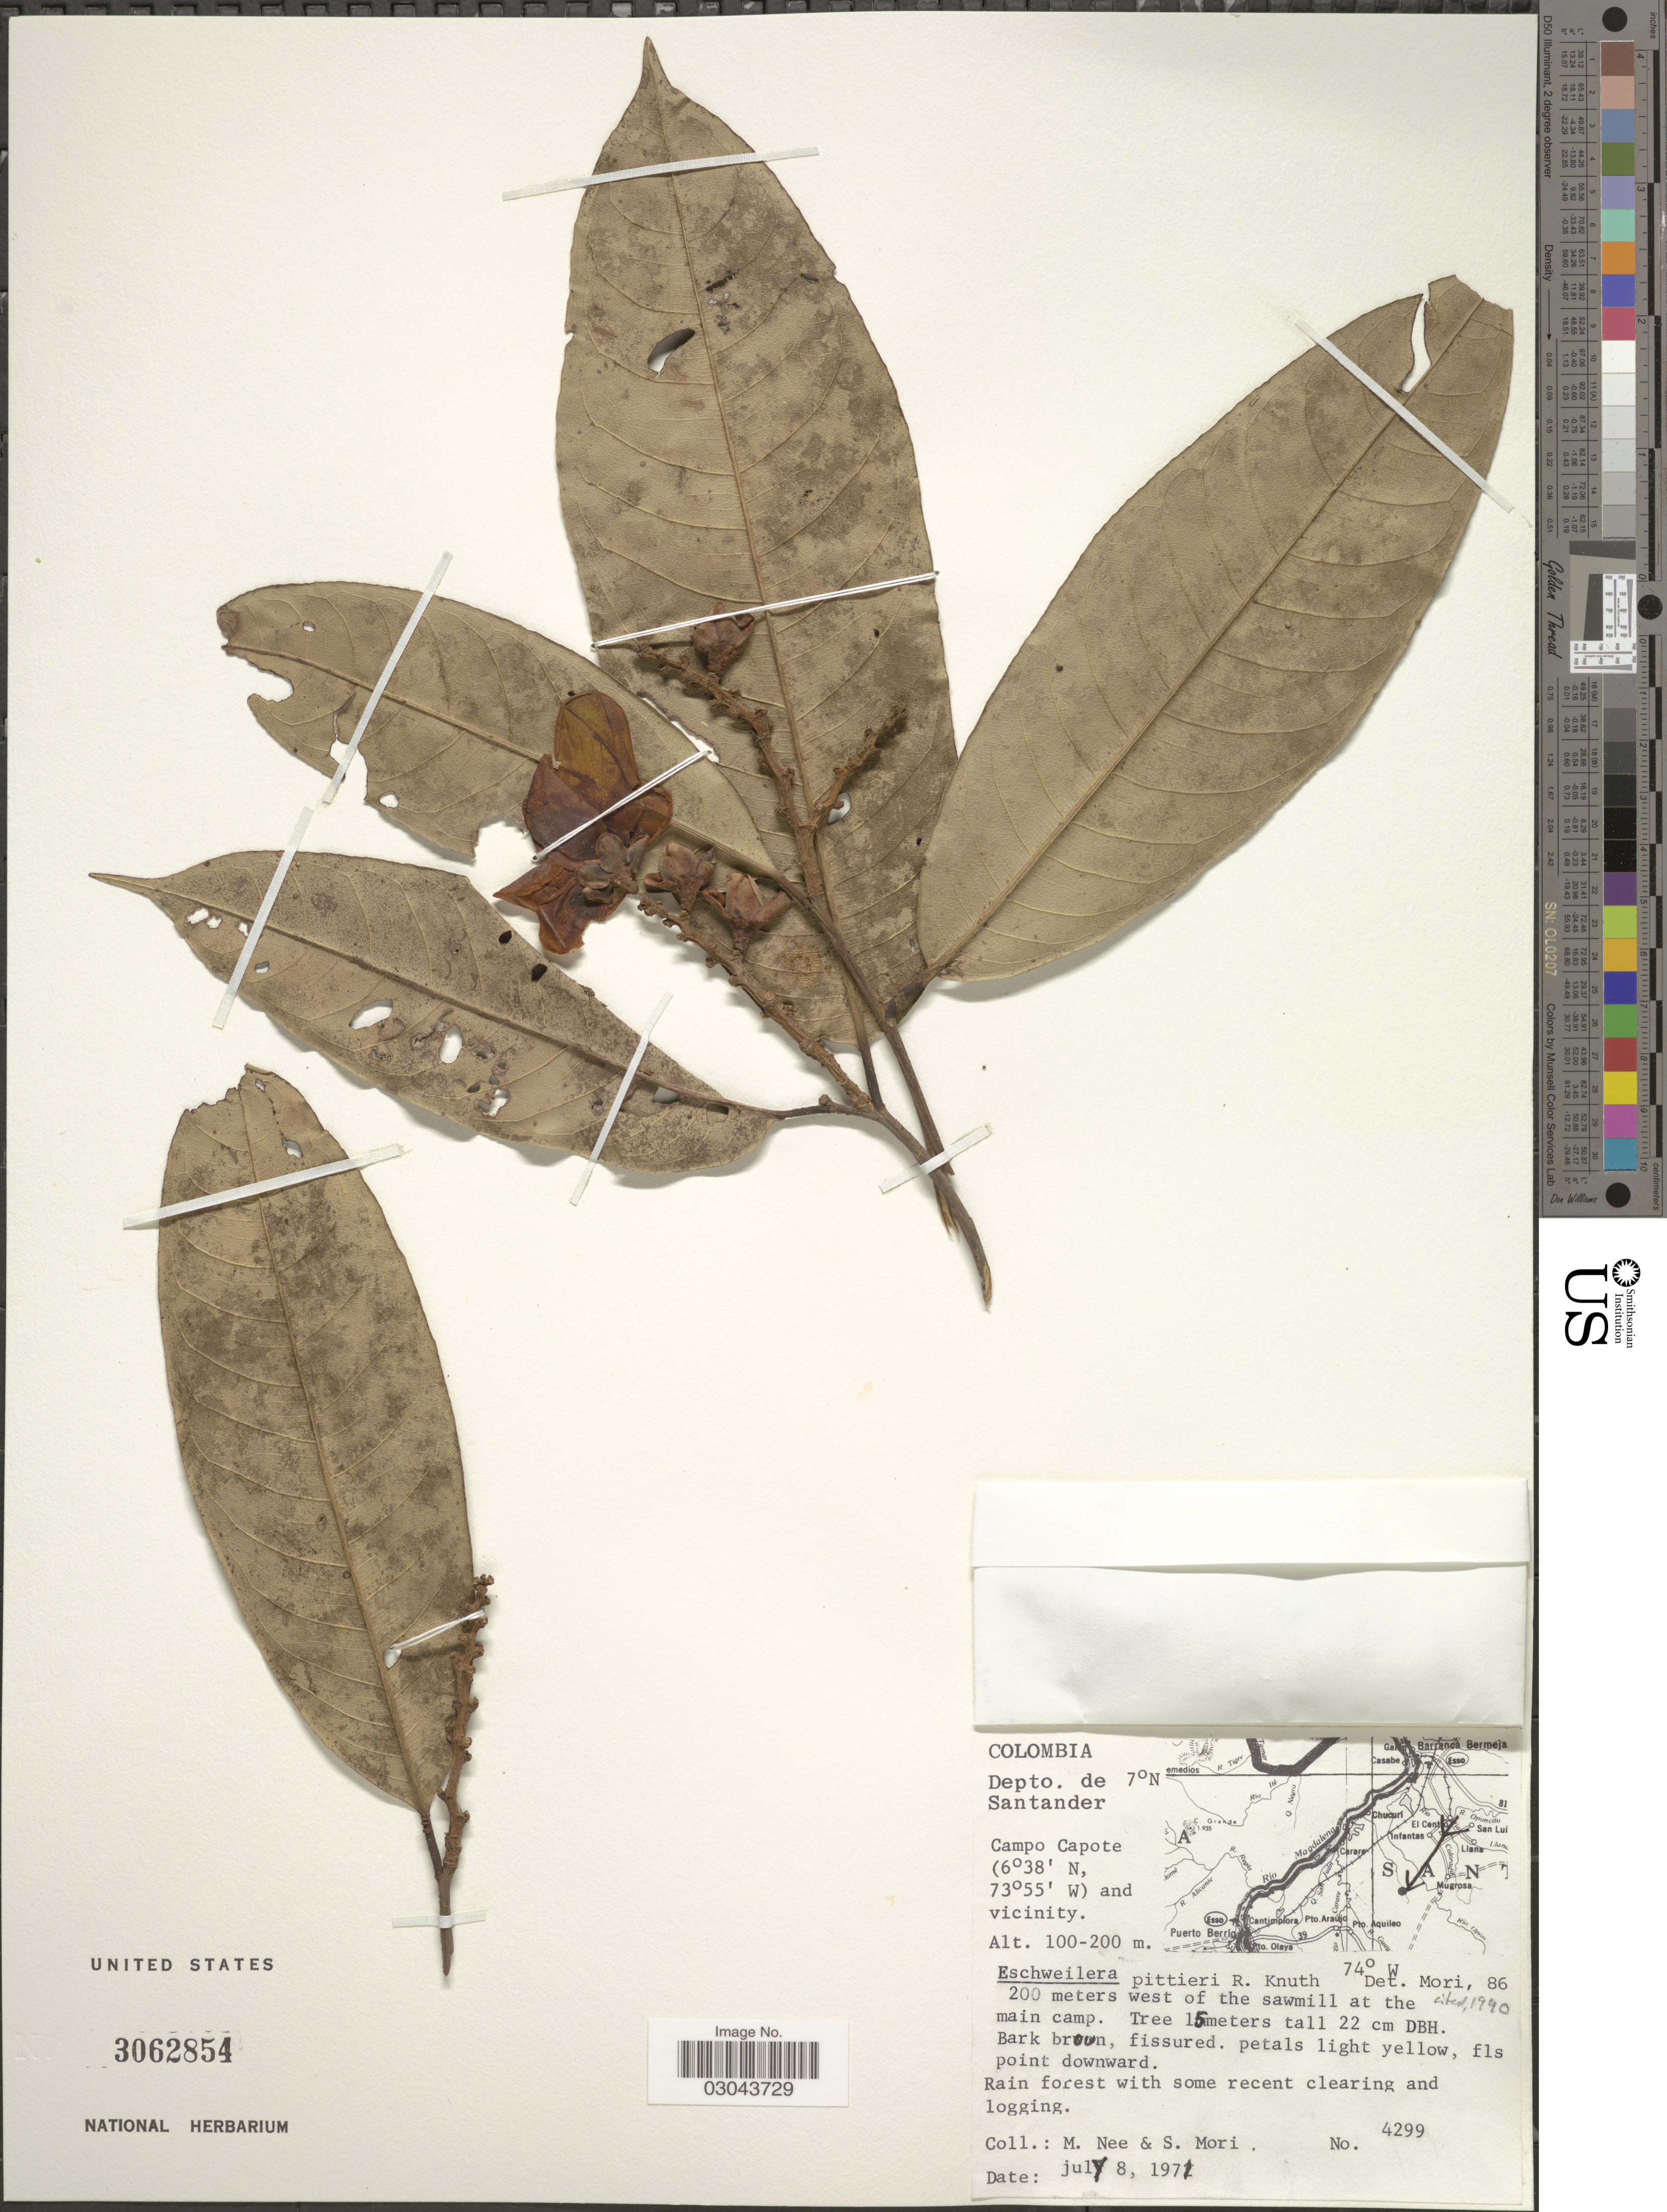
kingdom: Plantae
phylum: Tracheophyta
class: Magnoliopsida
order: Ericales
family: Lecythidaceae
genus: Eschweilera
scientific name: Eschweilera pittieri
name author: R. Knuth in Engl.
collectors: M. Nee & S. Mori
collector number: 4299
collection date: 1971-07-08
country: Colombia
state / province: Santander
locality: Depto. de Santander. Campo Capote and vicinity.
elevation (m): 100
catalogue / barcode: US 3062854